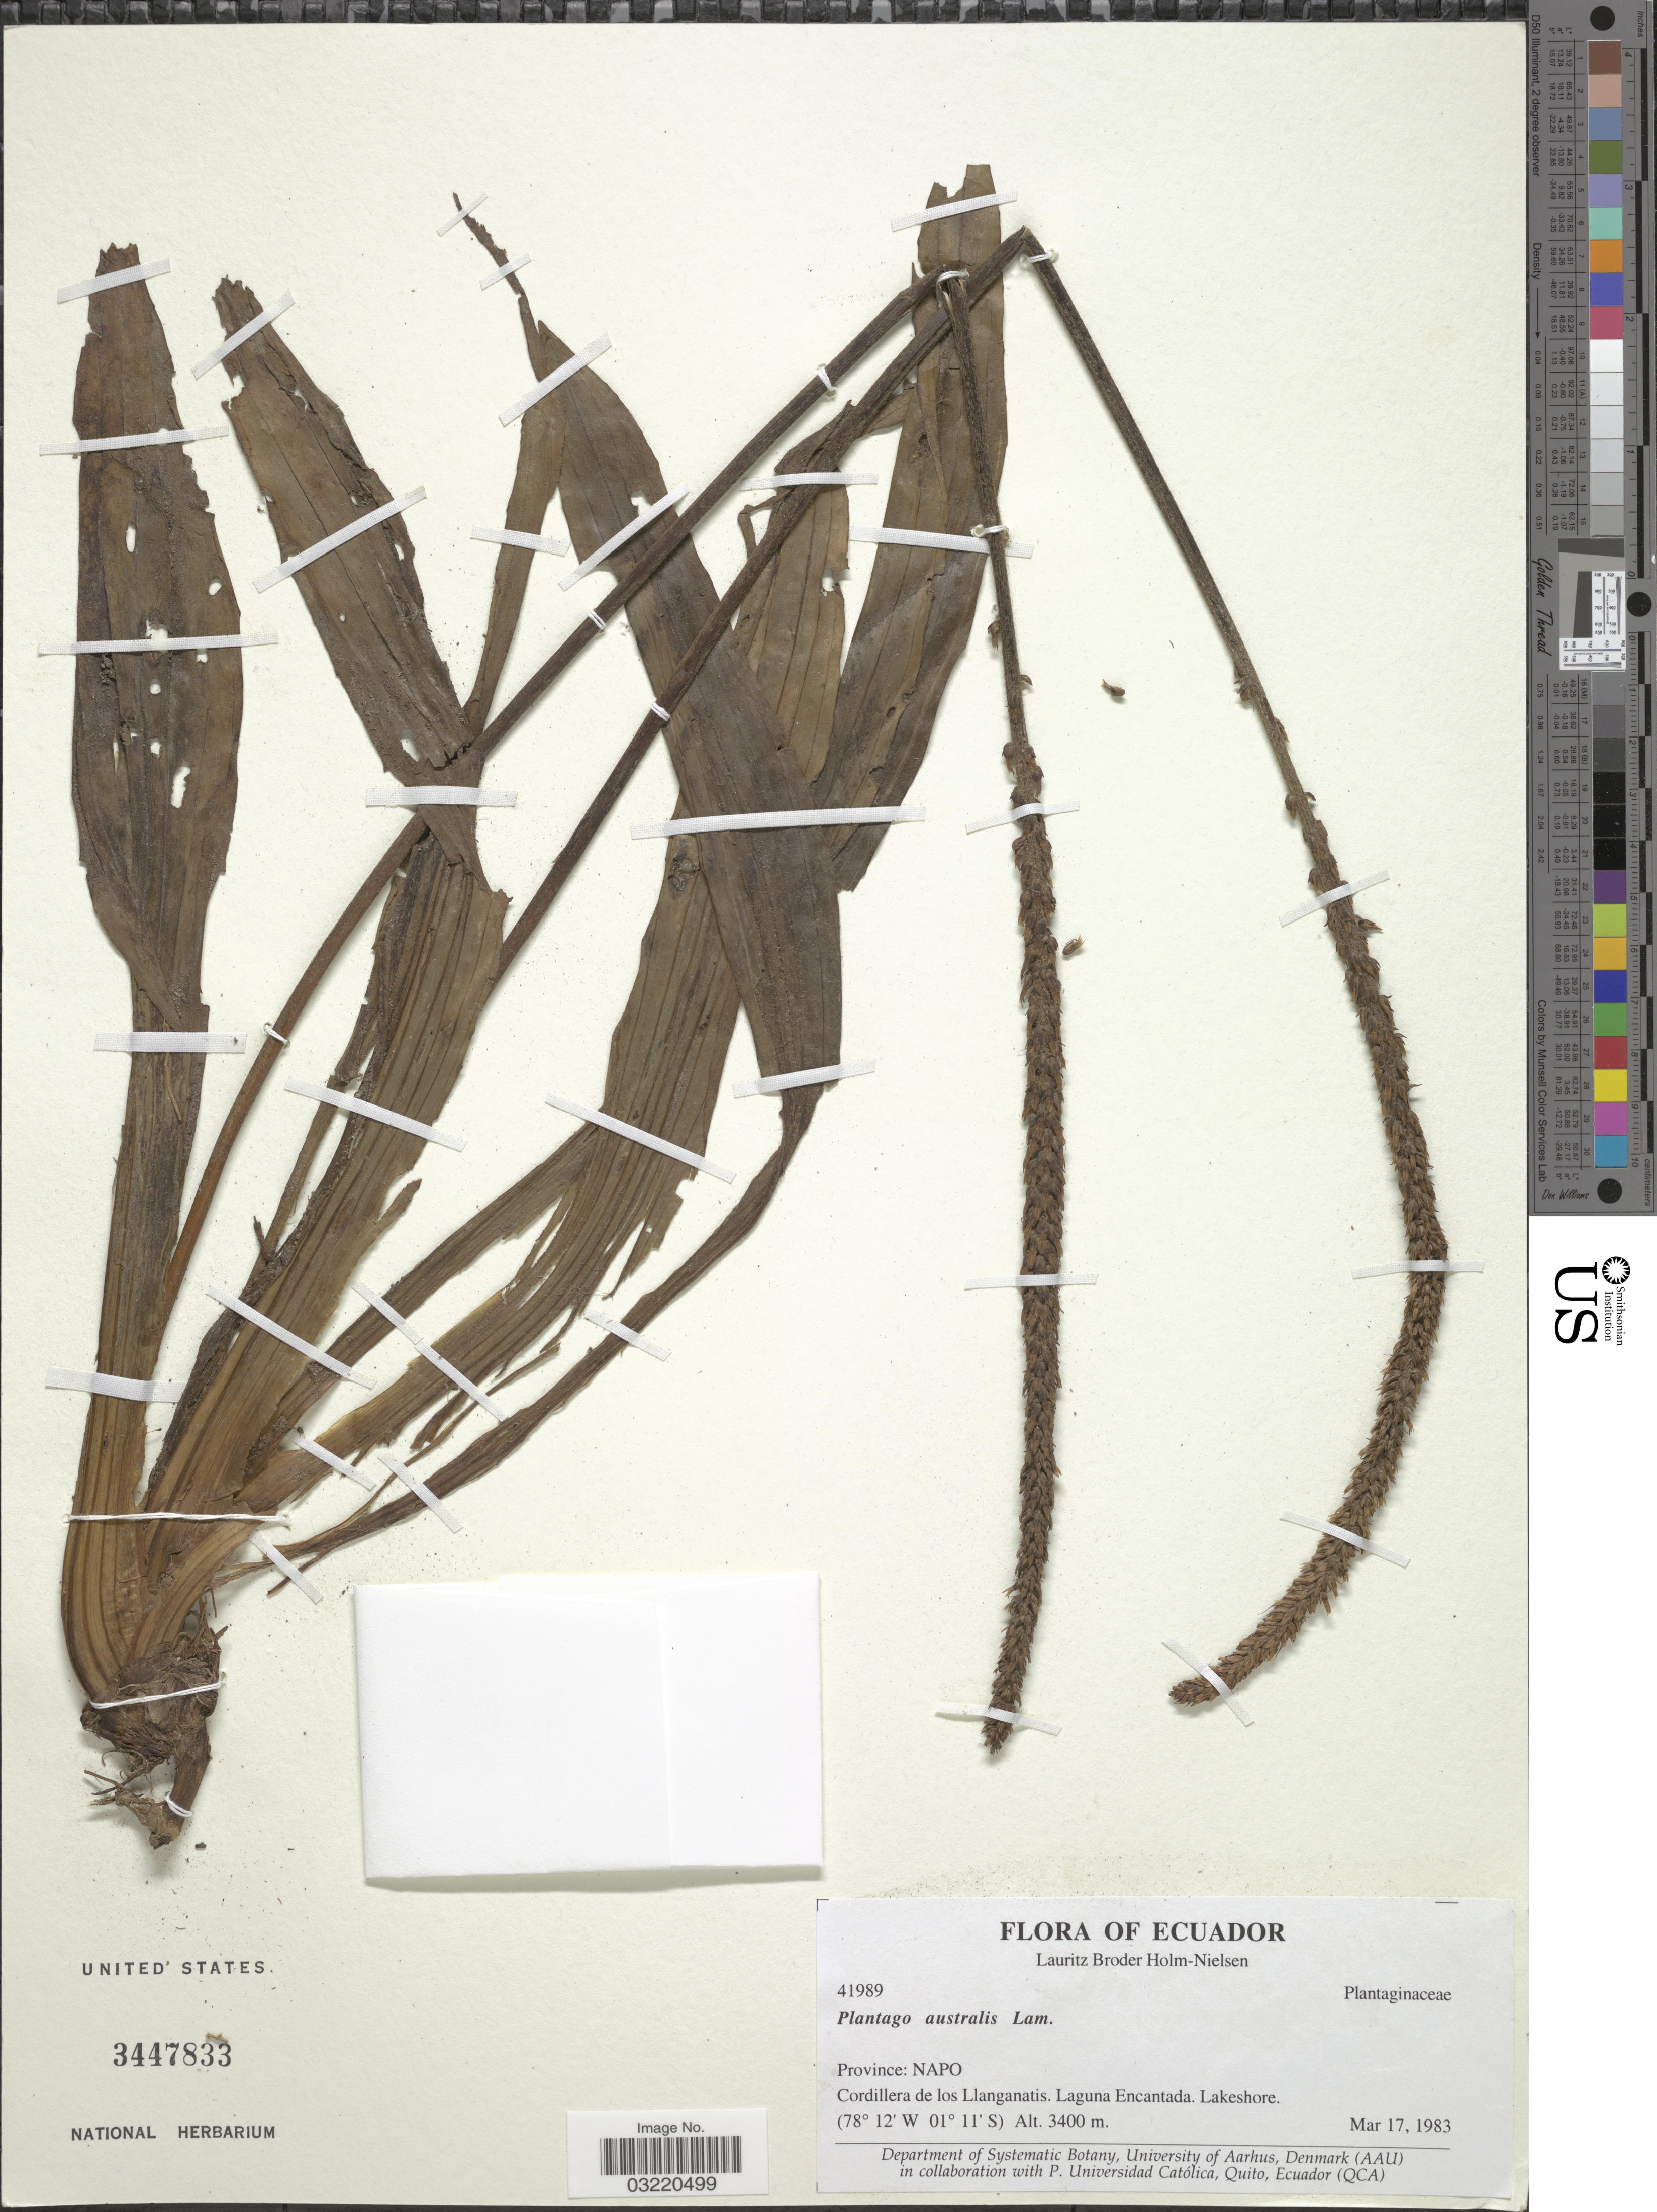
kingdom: Plantae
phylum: Tracheophyta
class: Magnoliopsida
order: Lamiales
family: Plantaginaceae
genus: Plantago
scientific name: Plantago australis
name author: Lam.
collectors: L. B. Holm-Nielsen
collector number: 41989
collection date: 1983-03-17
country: Ecuador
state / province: Napo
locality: Cordillera de los Llaganatis. Laguna Encantada. Lakeshore.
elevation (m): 3400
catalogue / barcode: US 3447833